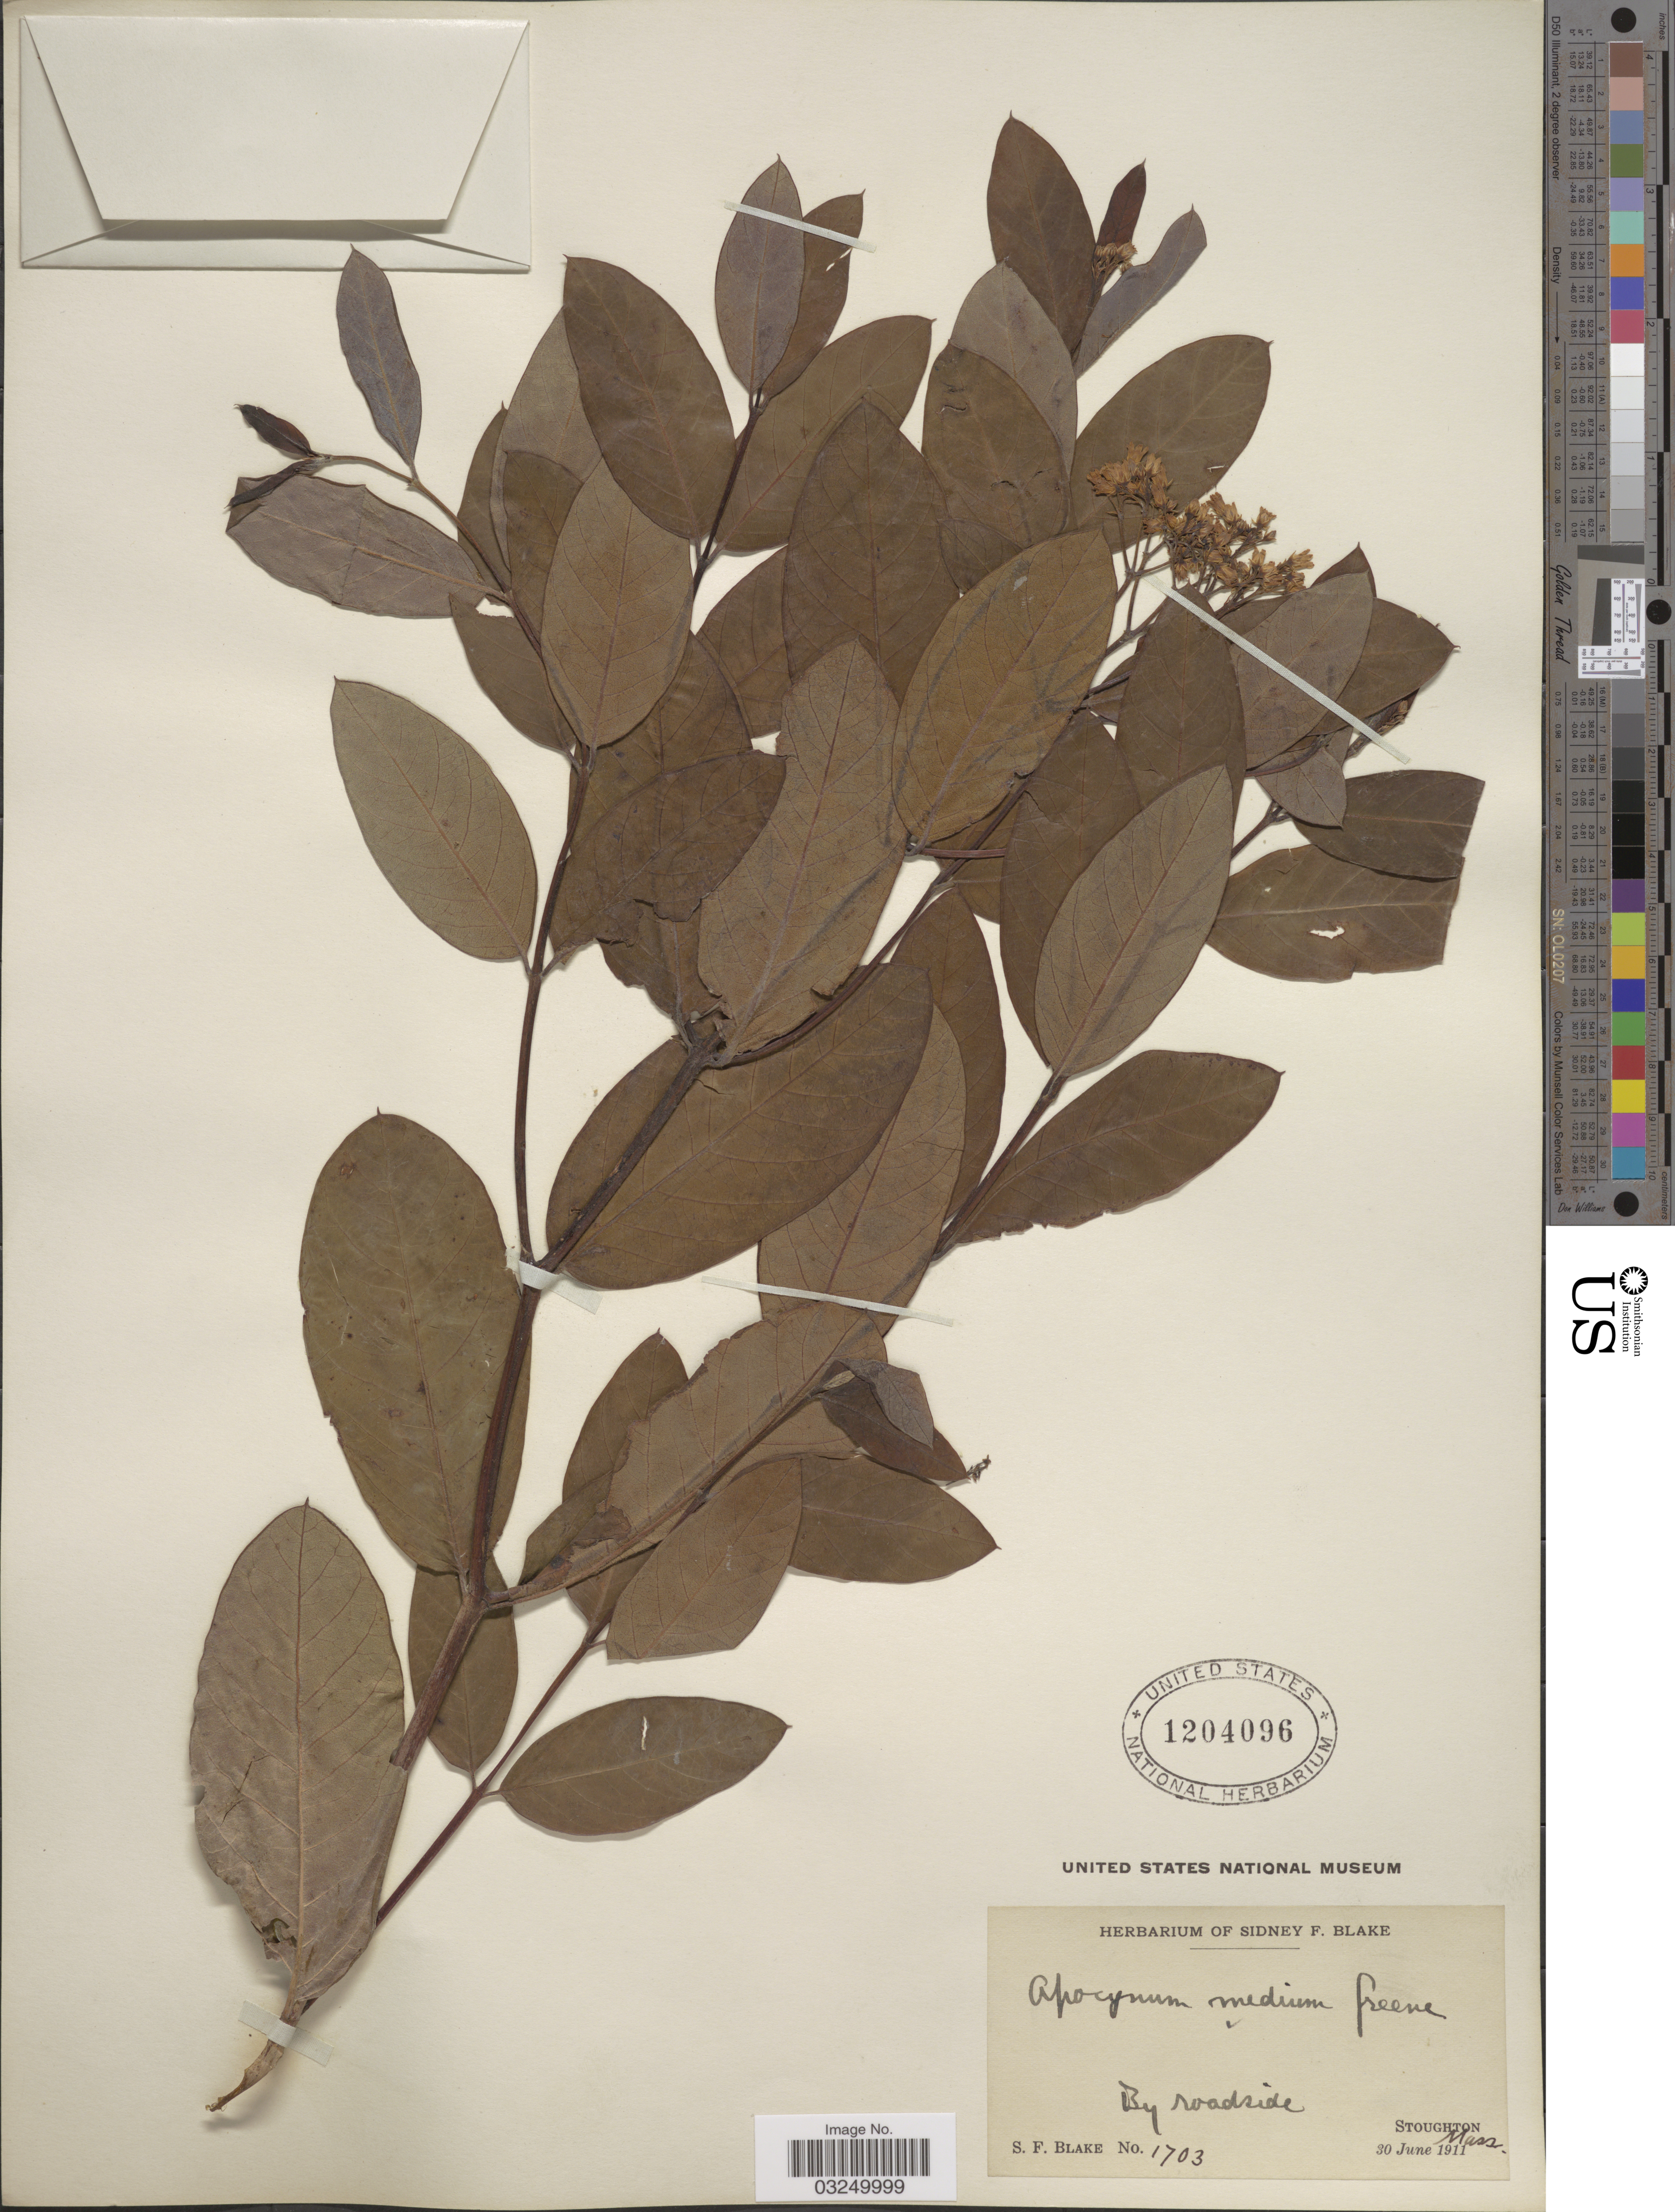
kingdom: Plantae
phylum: Tracheophyta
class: Magnoliopsida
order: Gentianales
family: Apocynaceae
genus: Apocynum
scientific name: Apocynum medium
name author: Greene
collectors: S. Blake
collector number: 1703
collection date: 1911-06-30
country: United States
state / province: Massachusetts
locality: Stoughton.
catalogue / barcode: US 1204096